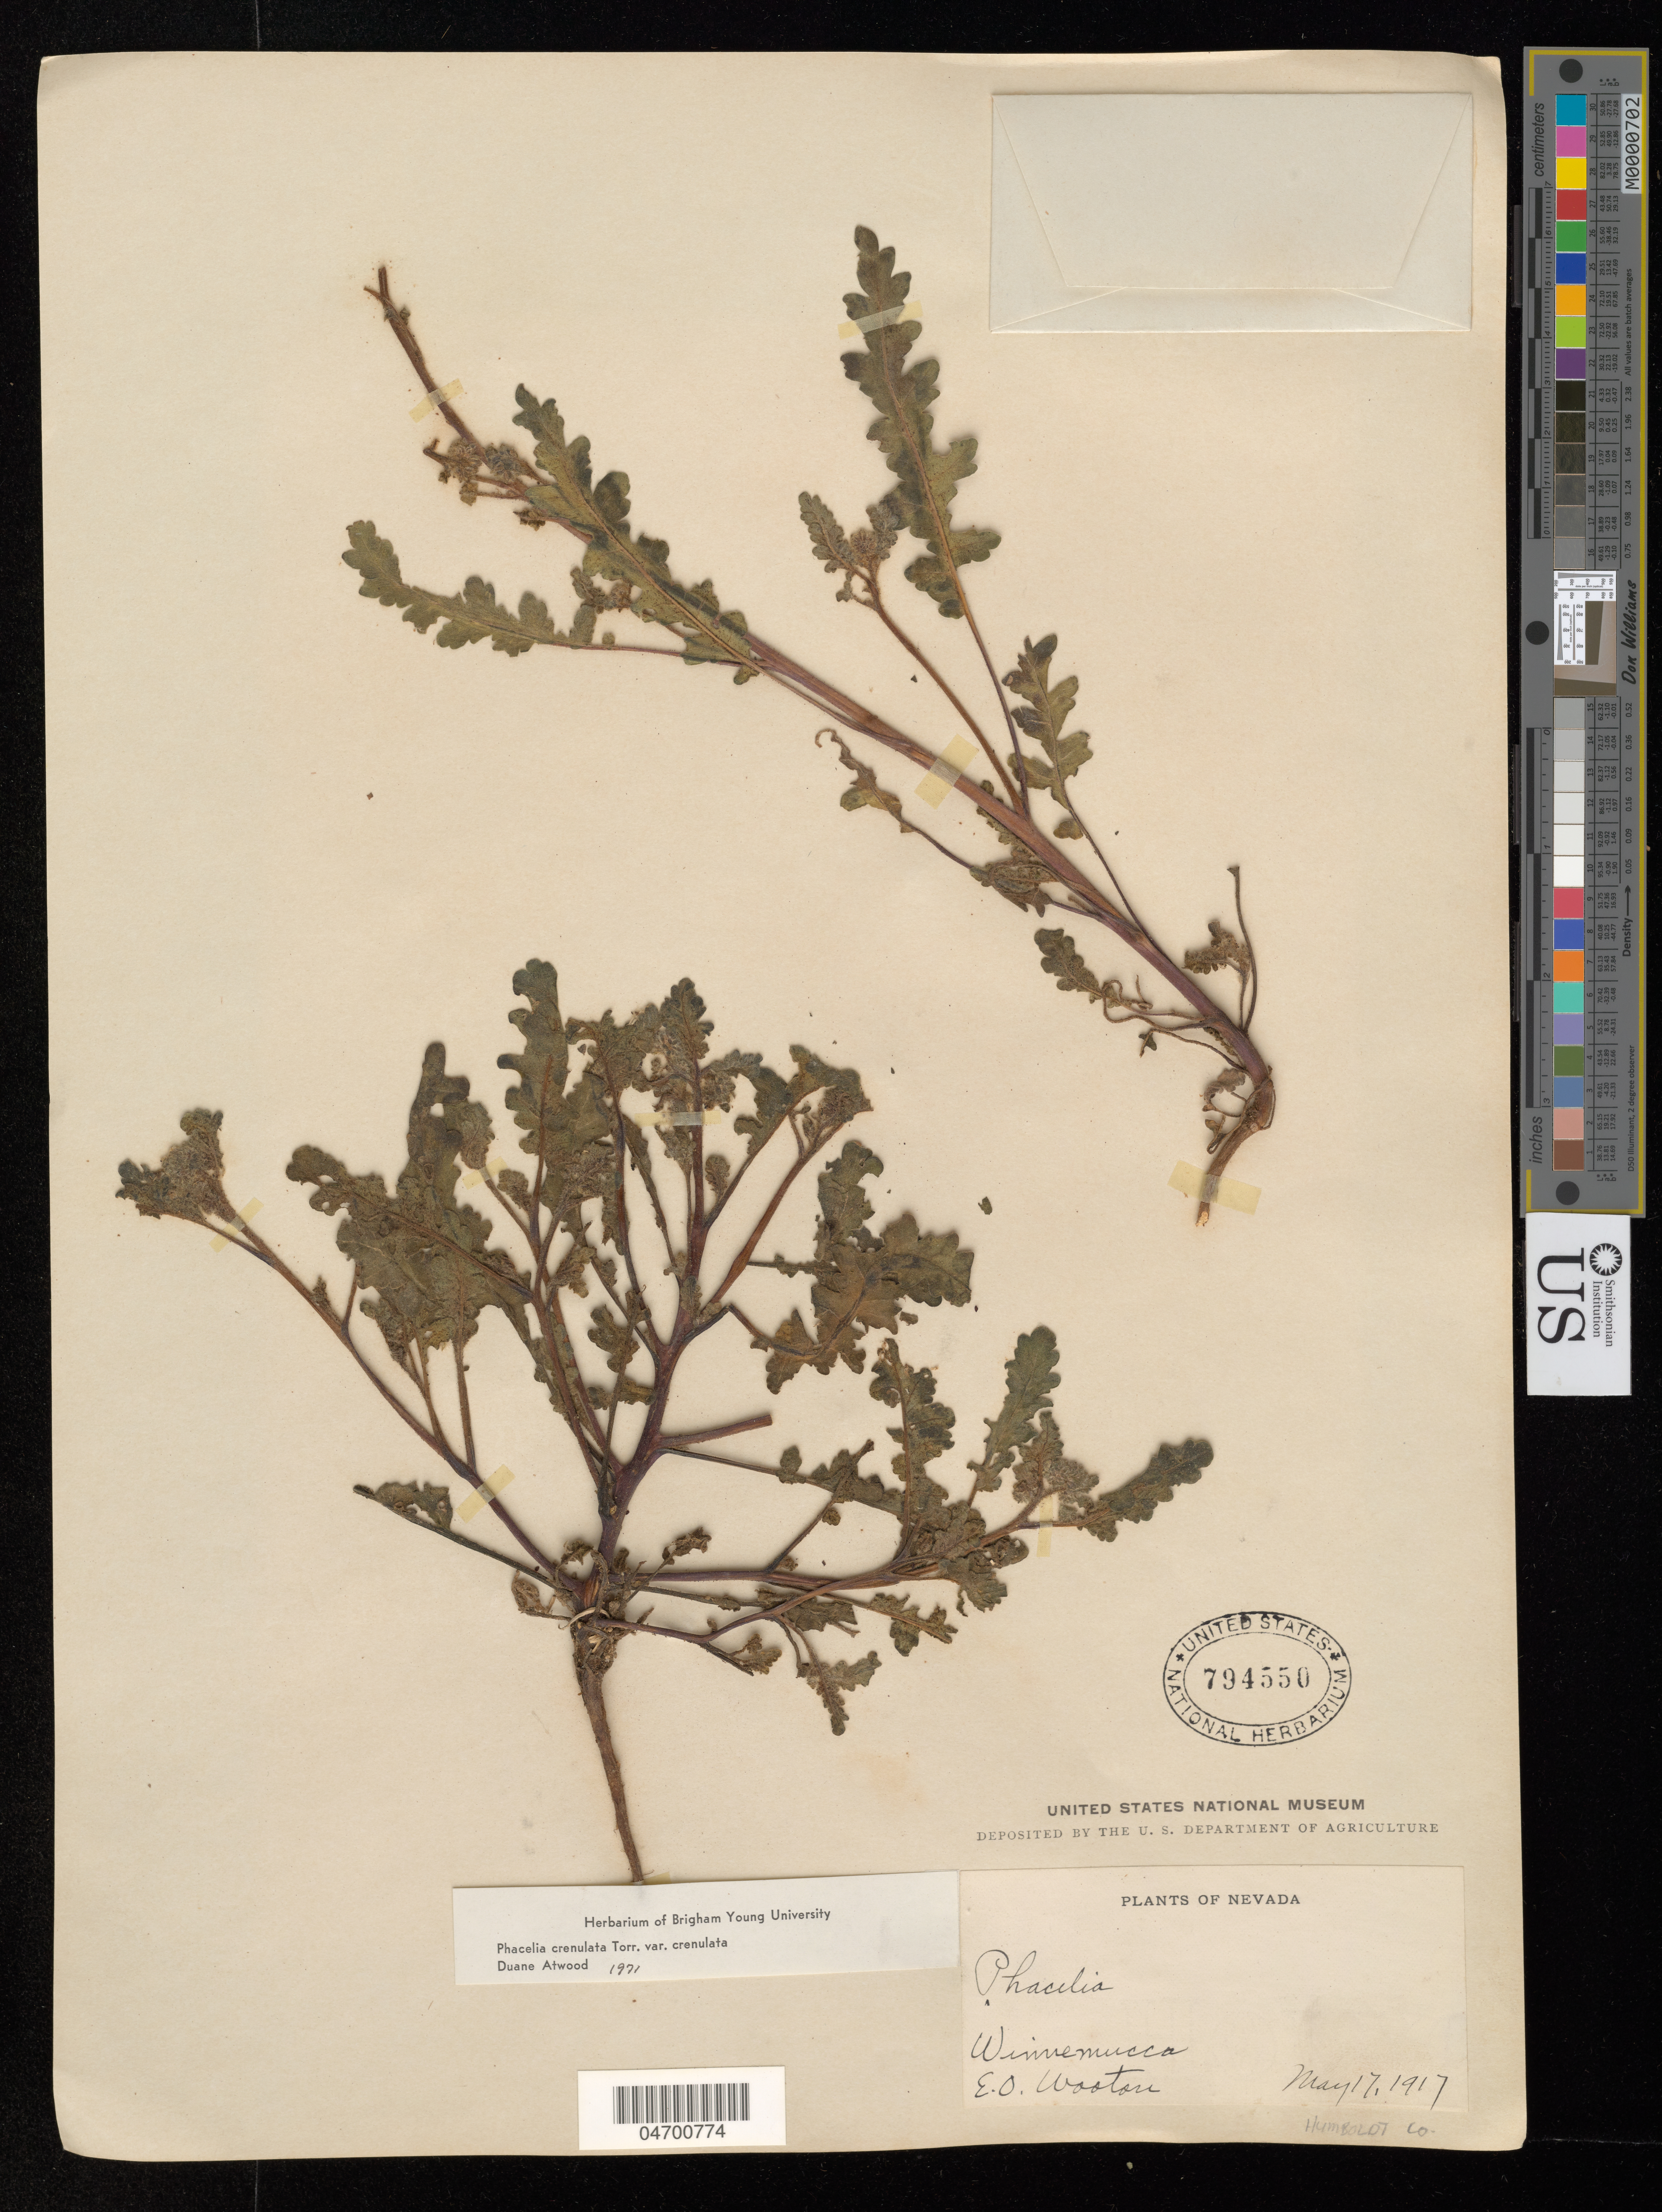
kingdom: Plantae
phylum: Tracheophyta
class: Magnoliopsida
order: Boraginales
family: Hydrophyllaceae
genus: Phacelia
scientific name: Phacelia crenulata var. crenulata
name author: Torr. ex S. Watson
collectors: E. O. Wooton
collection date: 1917-05-17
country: United States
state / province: Nevada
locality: Winnemucca. Humboldt Co.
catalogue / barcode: US 794550